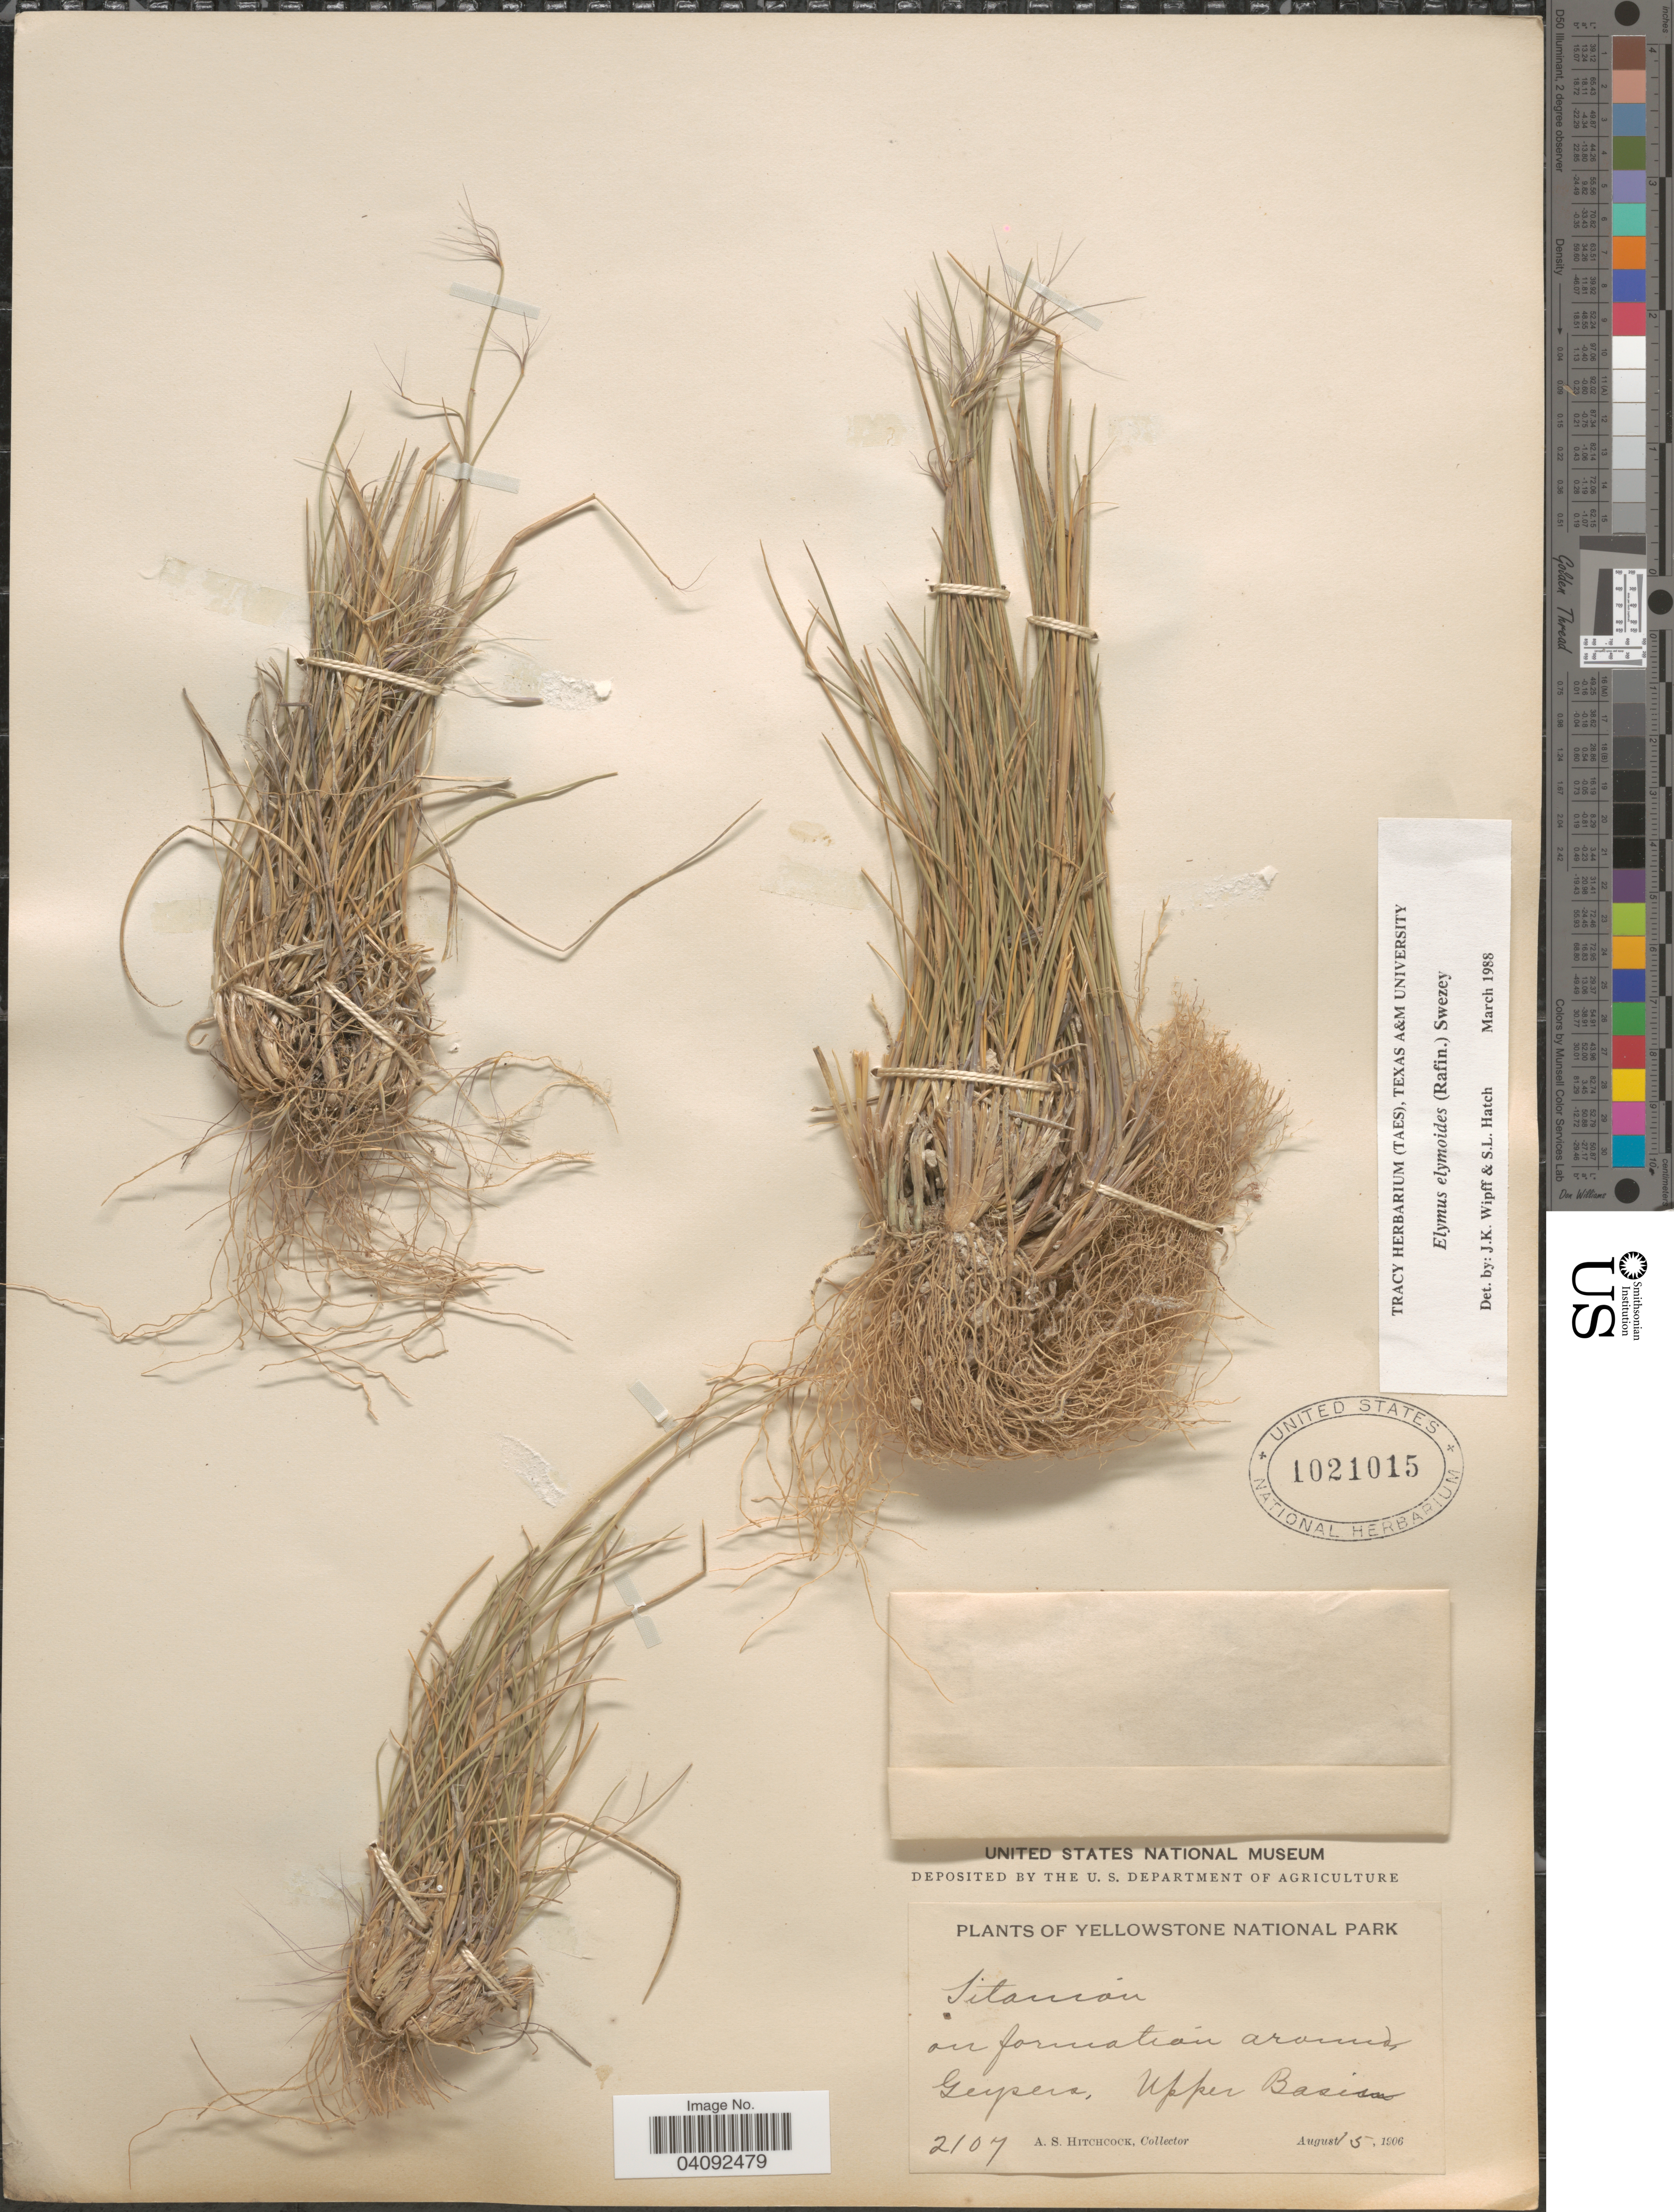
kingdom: Plantae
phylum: Tracheophyta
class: Liliopsida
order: Poales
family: Poaceae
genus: Elymus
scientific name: Elymus elymoides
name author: (Raf.) Swezey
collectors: A. S. Hitchcock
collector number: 2107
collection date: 1906-08-15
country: United States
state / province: Wyoming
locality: Yellowstone National Park. Geysers, Upper Basin.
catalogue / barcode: US 1021015